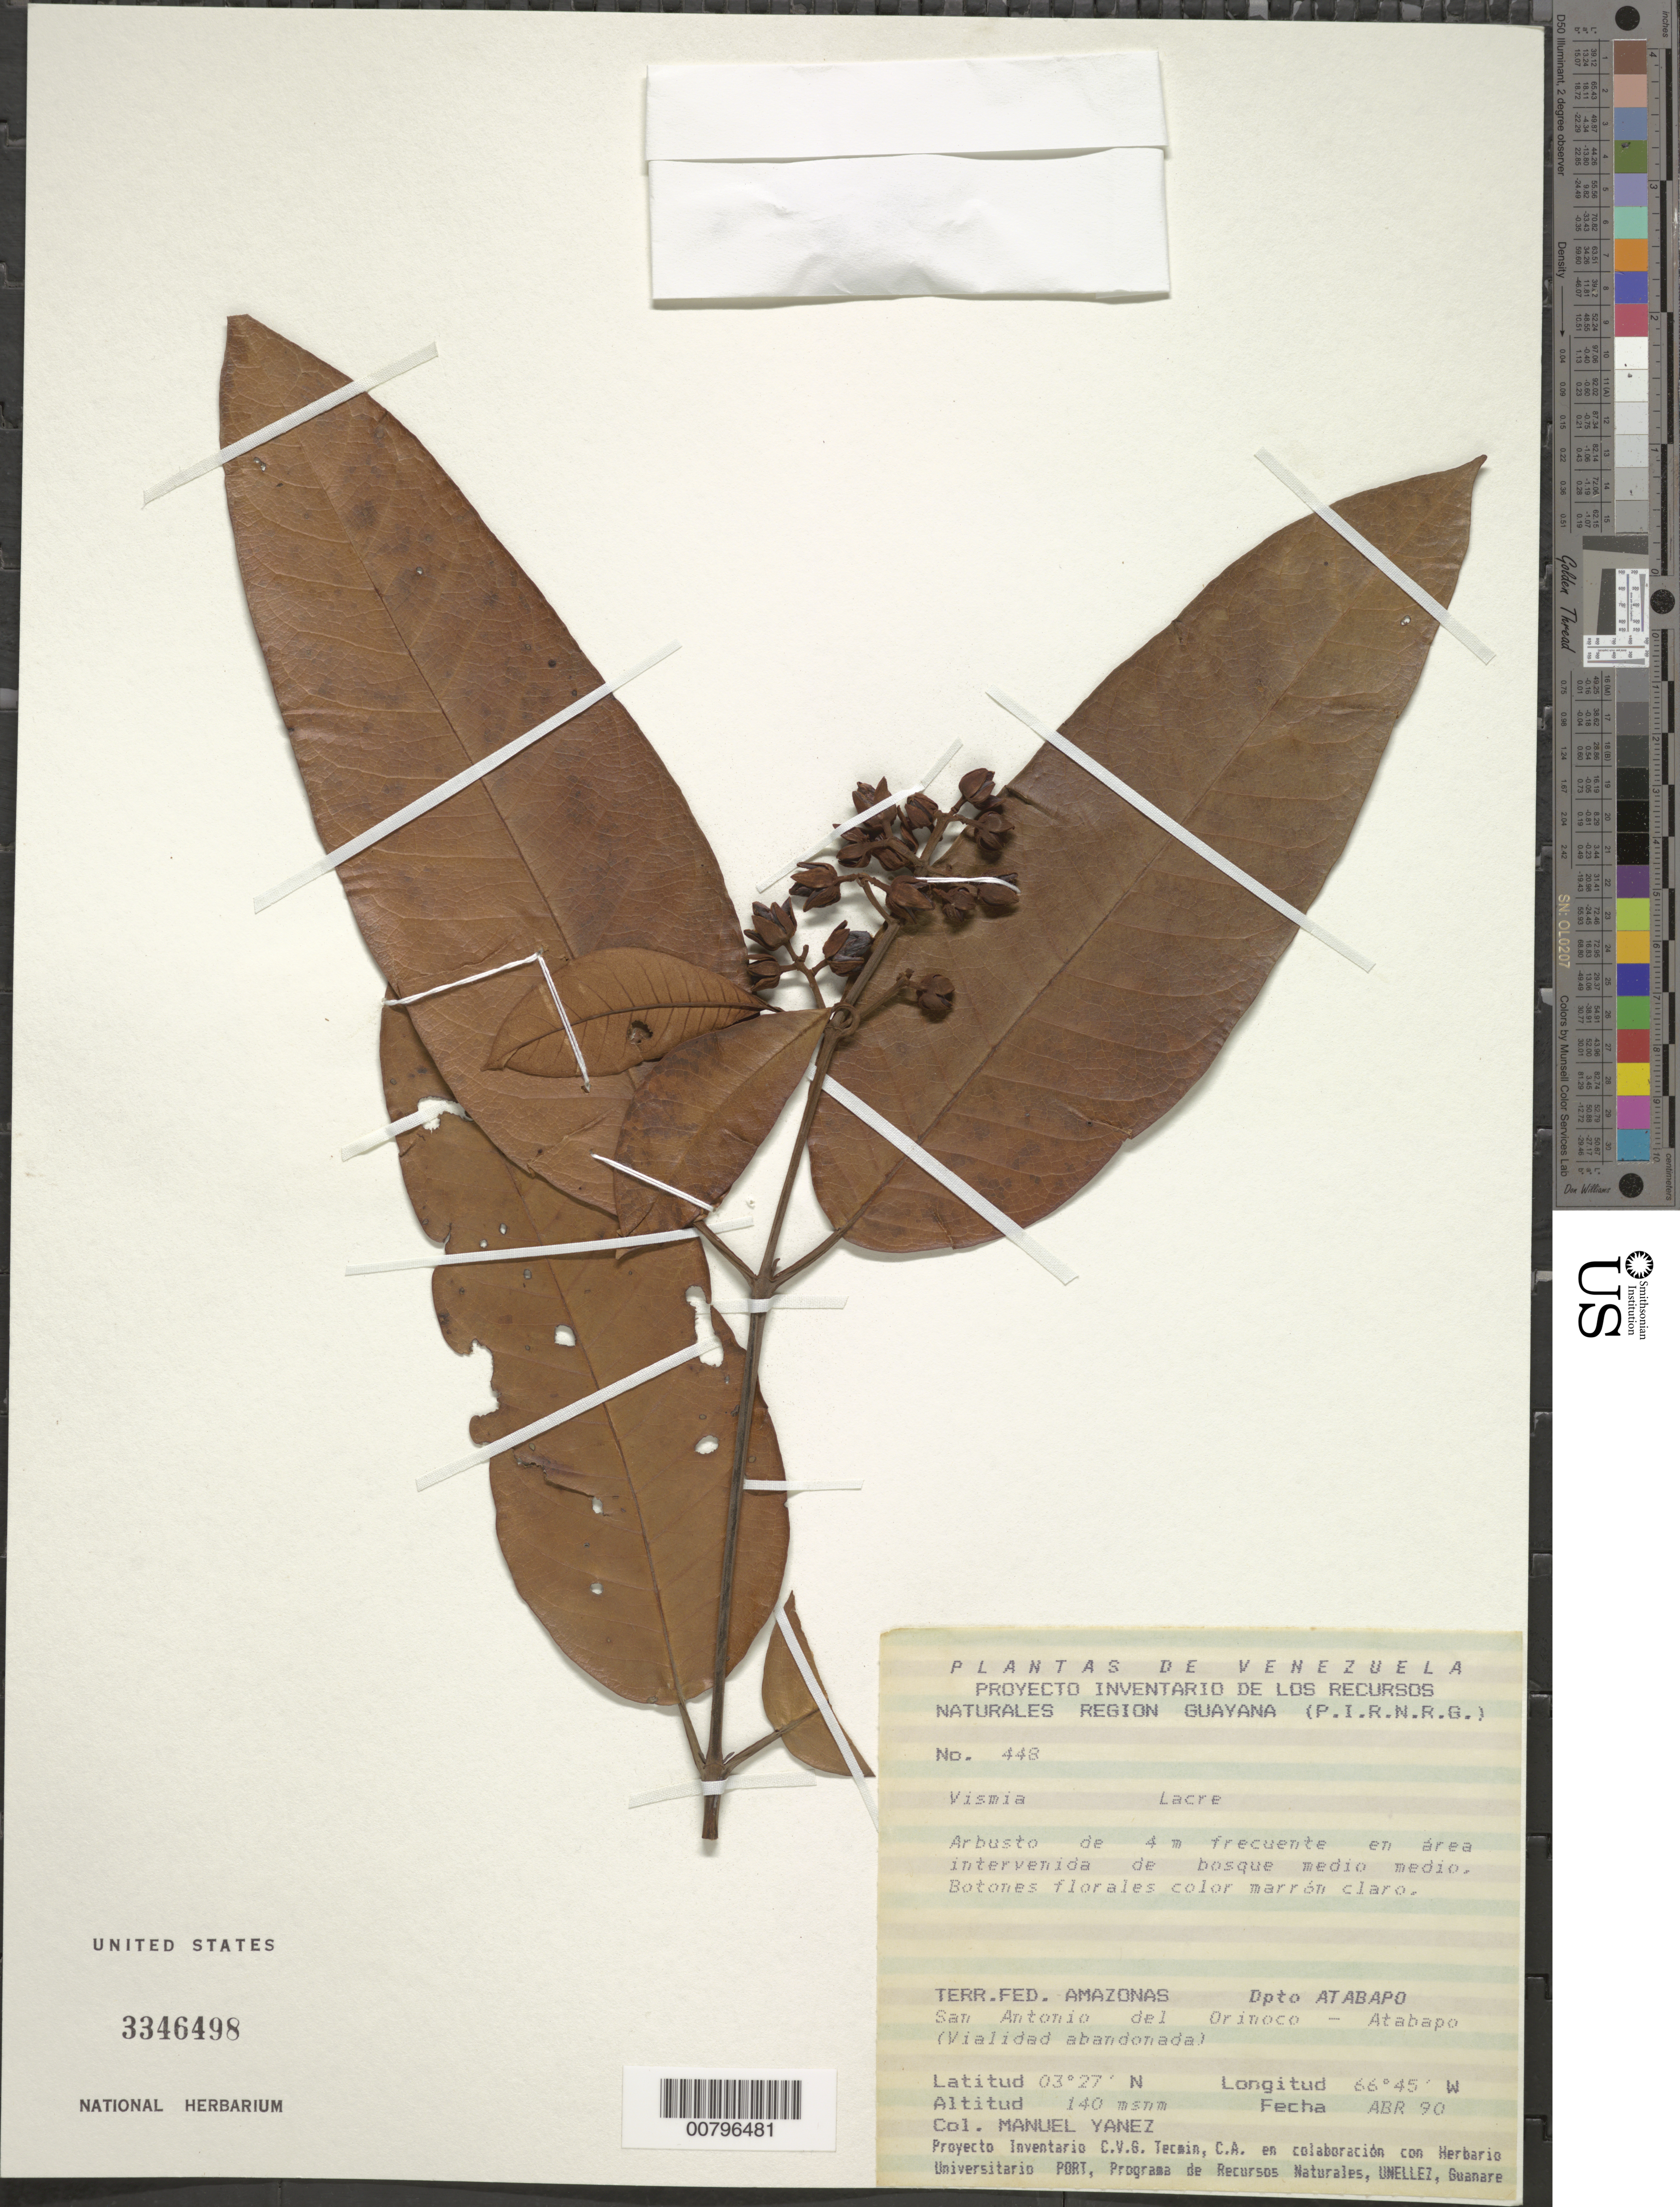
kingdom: Plantae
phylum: Tracheophyta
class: Magnoliopsida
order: Malpighiales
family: Hypericaceae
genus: Vismia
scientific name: Vismia sp.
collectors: M. Yanez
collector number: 448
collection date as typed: Apr-90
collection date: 1990-04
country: Venezuela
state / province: Amazonas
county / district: Atabapo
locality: San Antonio del Orinoco (Vialidad abandonada)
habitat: Area intervenida de bosque medio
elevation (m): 140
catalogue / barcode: US 3346498